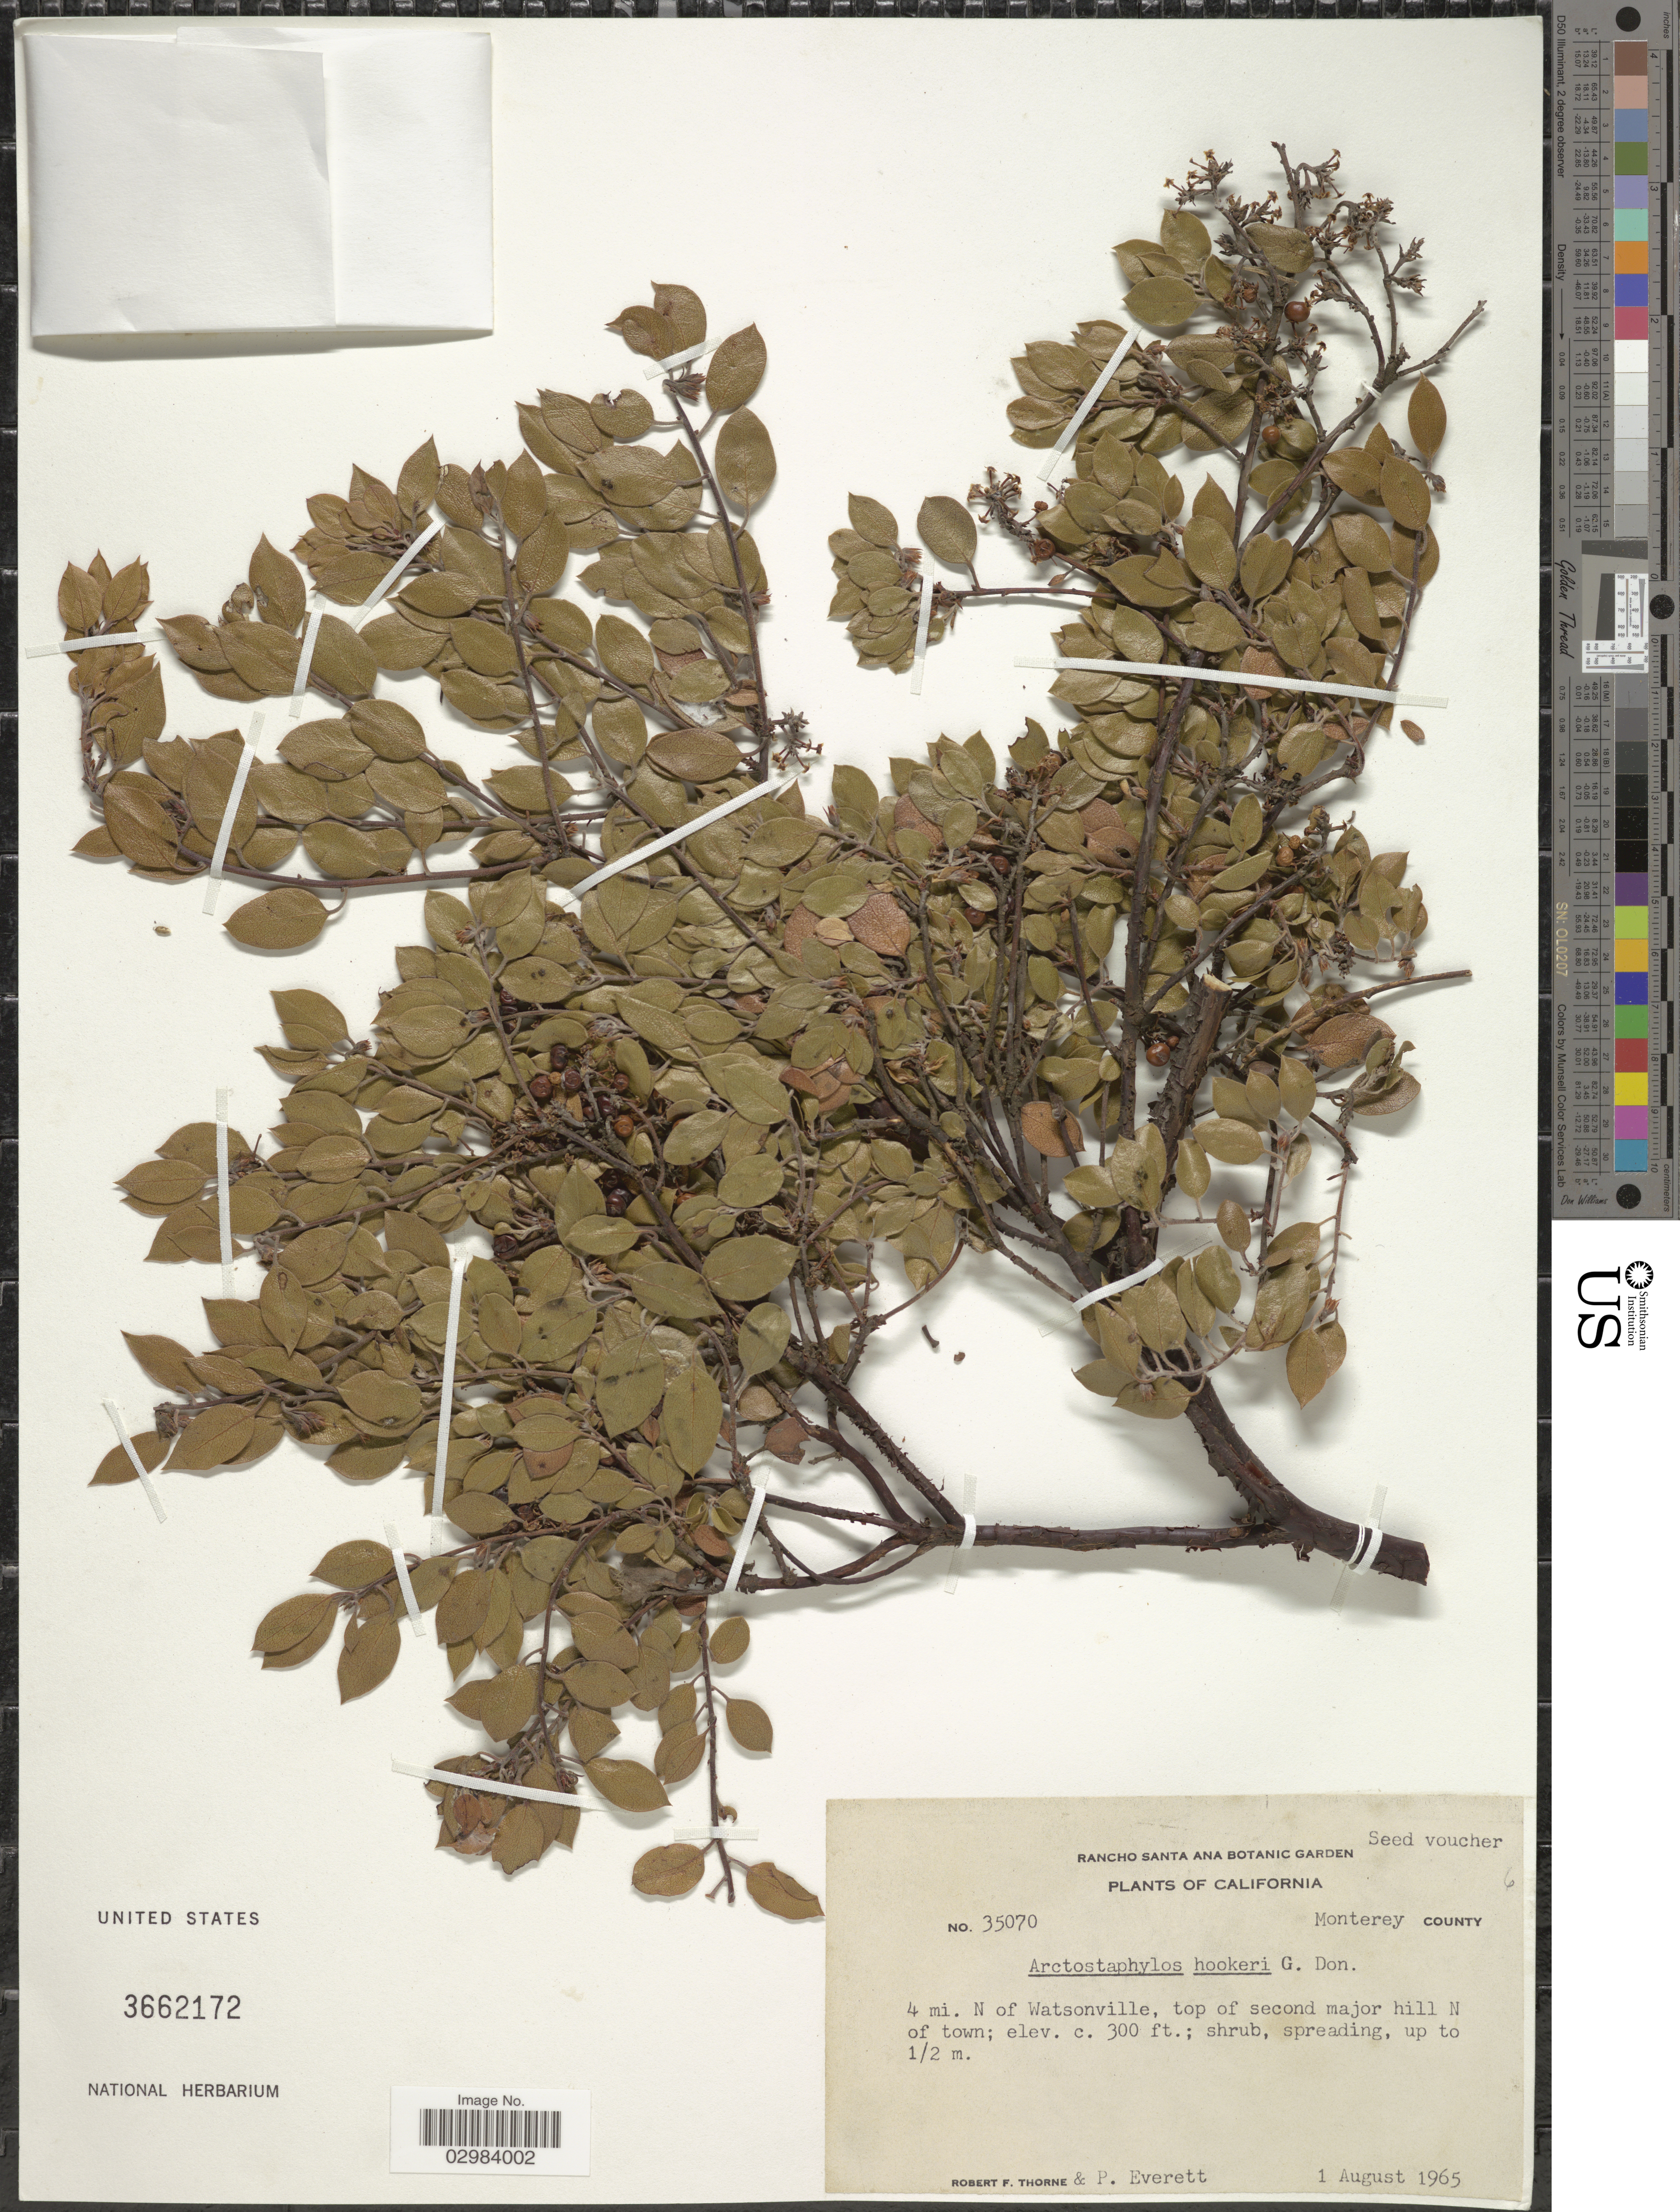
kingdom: Plantae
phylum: Tracheophyta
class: Magnoliopsida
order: Ericales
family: Ericaceae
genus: Arctostaphylos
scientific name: Arctostaphylos hookeri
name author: G. Don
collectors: R. F. Thorne & P. Everett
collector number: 35070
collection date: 1965-08-01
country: United States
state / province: California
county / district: Monterey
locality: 4 mi. N of Watsonville, top of second major hill N of town, Monterey County.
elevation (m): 91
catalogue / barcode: US 3662172